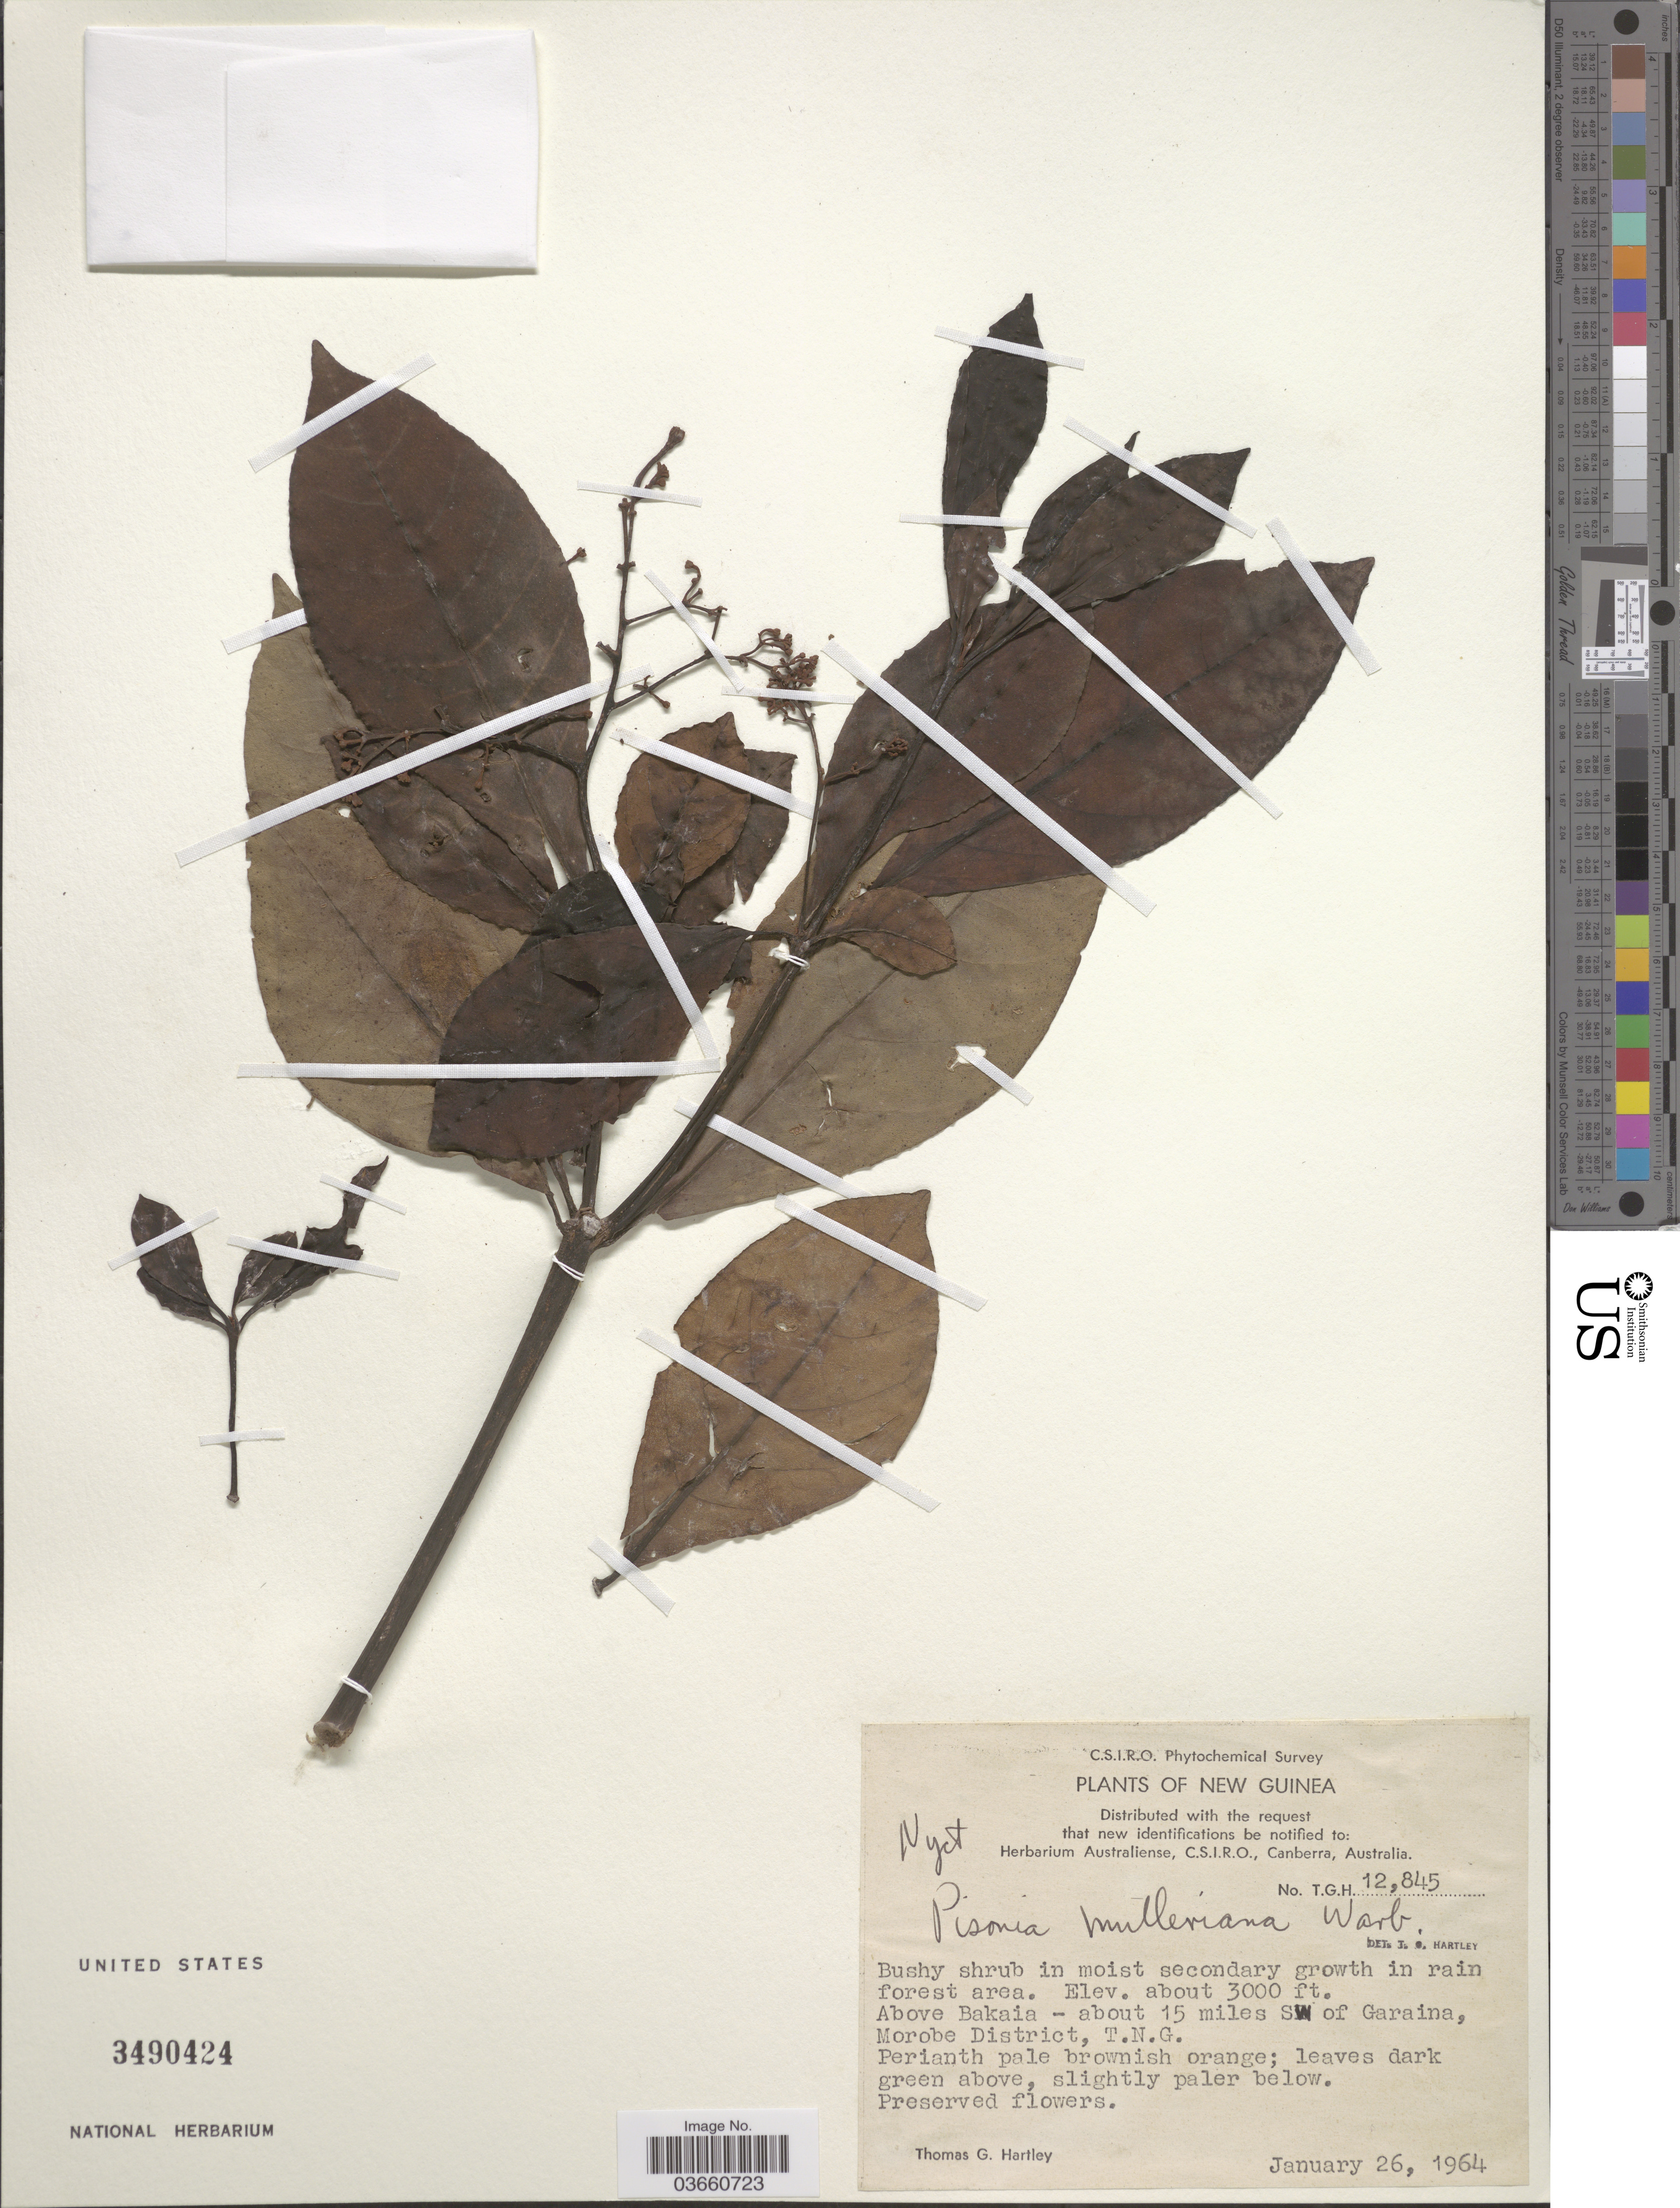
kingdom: Plantae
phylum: Tracheophyta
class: Magnoliopsida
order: Caryophyllales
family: Nyctaginaceae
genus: Ceodes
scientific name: Ceodes muelleriana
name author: (Warb.) Rossetto & Caraballo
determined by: Wagner, W. L., (BOT), Smithsonian Institution - National Museum of Natural History (UNITED STATES)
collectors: T. G. Hartley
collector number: TGH12845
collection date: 1964-01-26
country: Papua New Guinea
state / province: Morobe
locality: New Guinea. Above Bakaia - about 15 miles SW of Garaina, Morobe District, T.N.G.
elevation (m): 914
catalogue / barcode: US 3490424